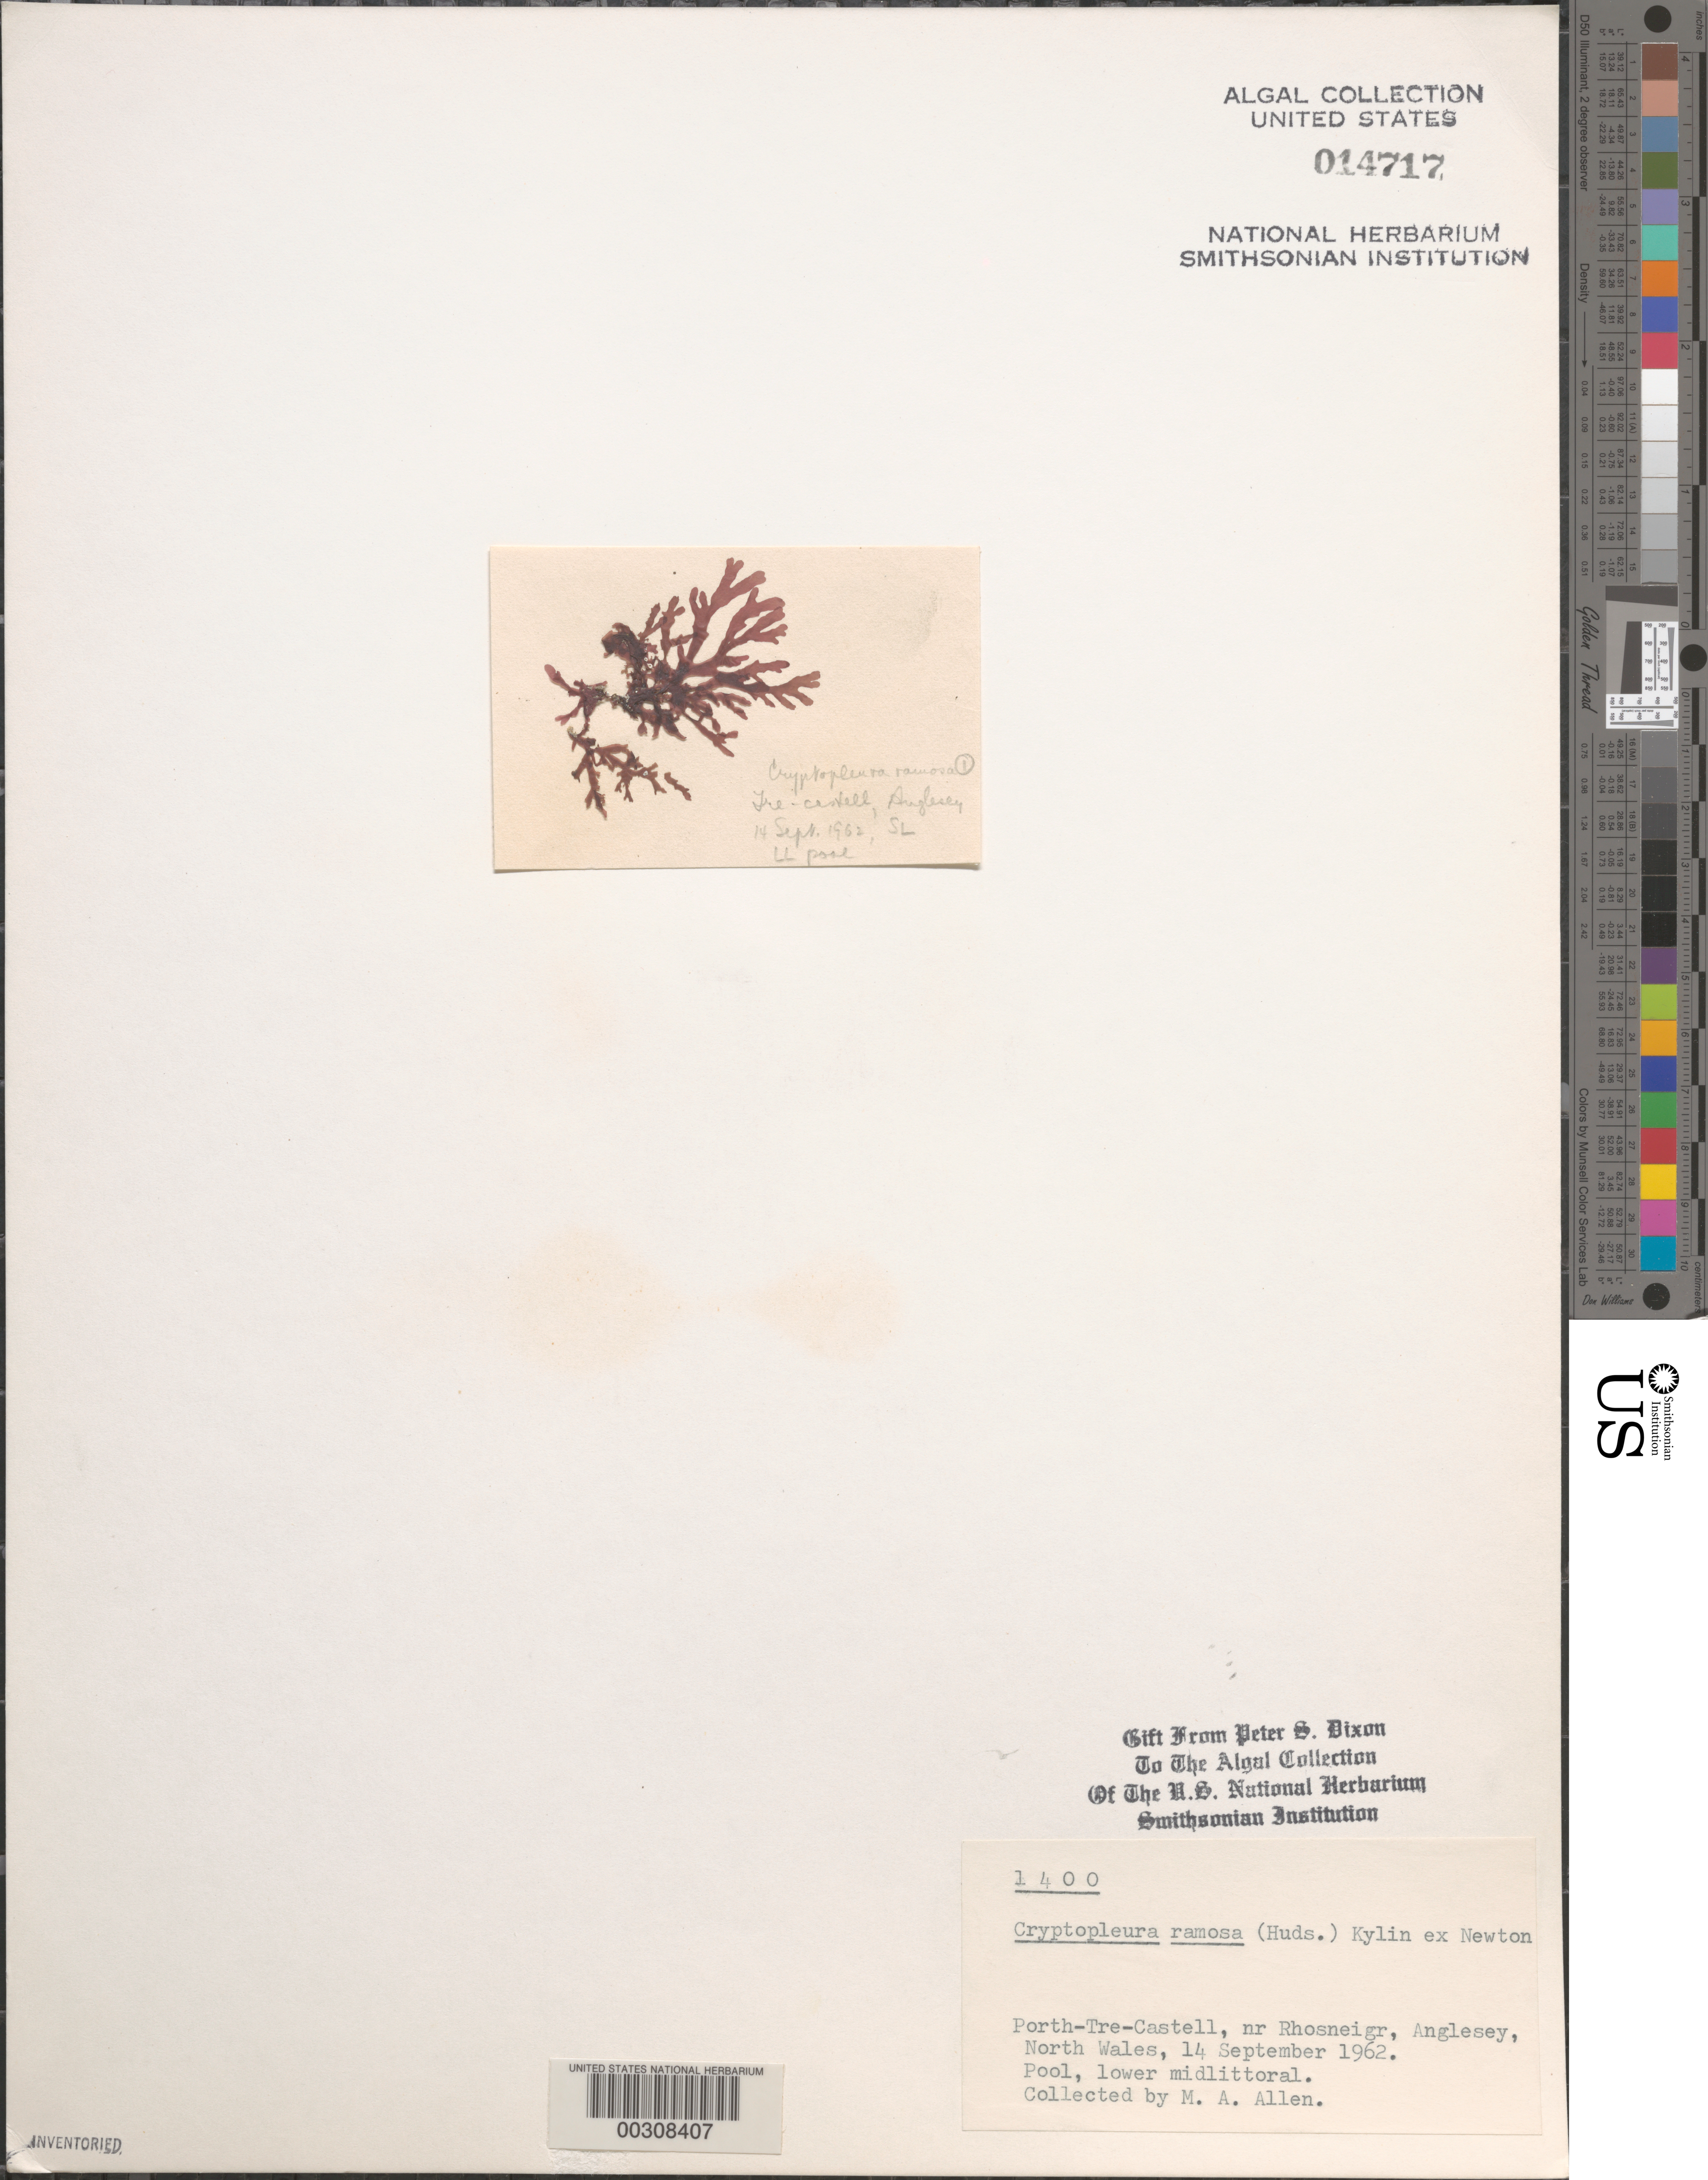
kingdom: Plantae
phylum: Rhodophyta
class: Florideophyceae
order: Ceramiales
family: Delesseriaceae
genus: Cryptopleura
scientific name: Cryptopleura ramosa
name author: (Huds.) L.M. Newton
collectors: M. A. Allen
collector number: PSD 1400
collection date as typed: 14 Sep 1962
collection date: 1962-09-14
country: United Kingdom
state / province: Wales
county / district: Gwynedd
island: Anglesey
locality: Porth Tre-Castell, near Rhosneigr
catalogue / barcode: US 14717